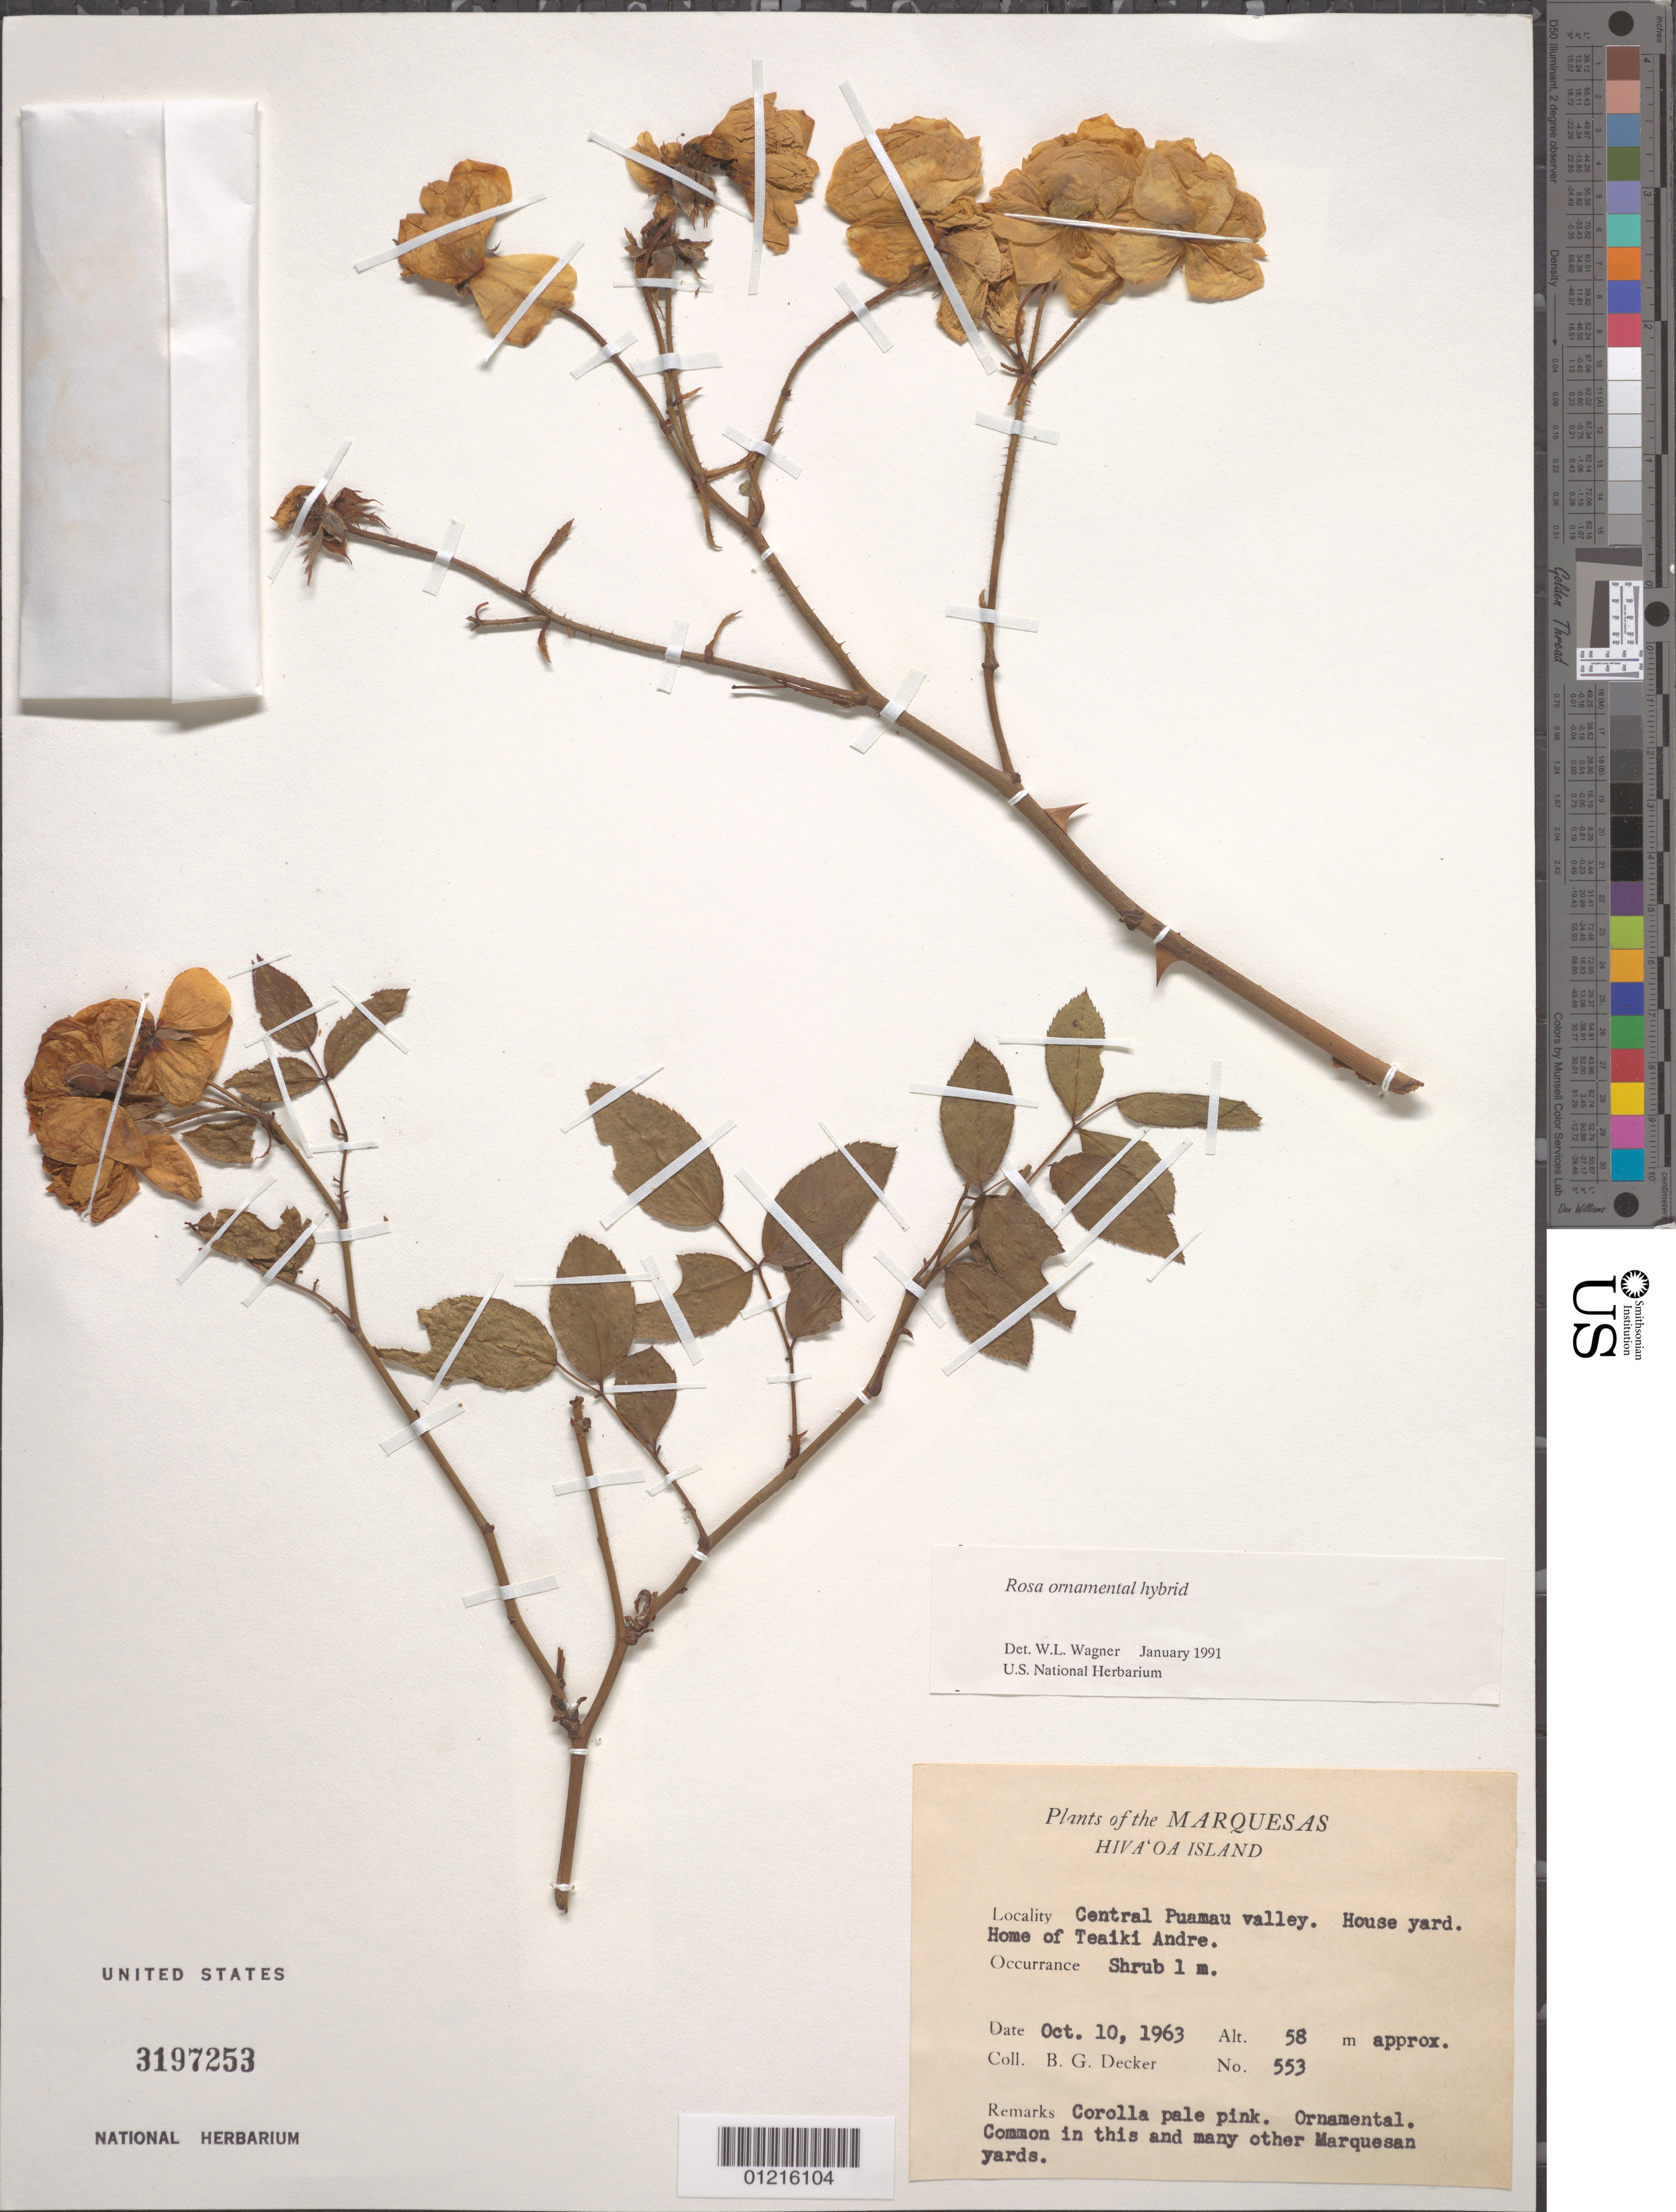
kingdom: Plantae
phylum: Tracheophyta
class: Magnoliopsida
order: Rosales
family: Rosaceae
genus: Rosa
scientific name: Rosa chinensis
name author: Jacq.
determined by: Lorence, David H., (PTBG), National Tropical Botanical Garden (UNITED STATES)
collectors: B. G. Decker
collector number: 553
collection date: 1963-10-10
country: French Polynesia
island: Hiva Oa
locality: central Puamau Valley, house yard, home of Teaiki Andre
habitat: Common in this and many other Marquesan yards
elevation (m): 58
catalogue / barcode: US 3197253